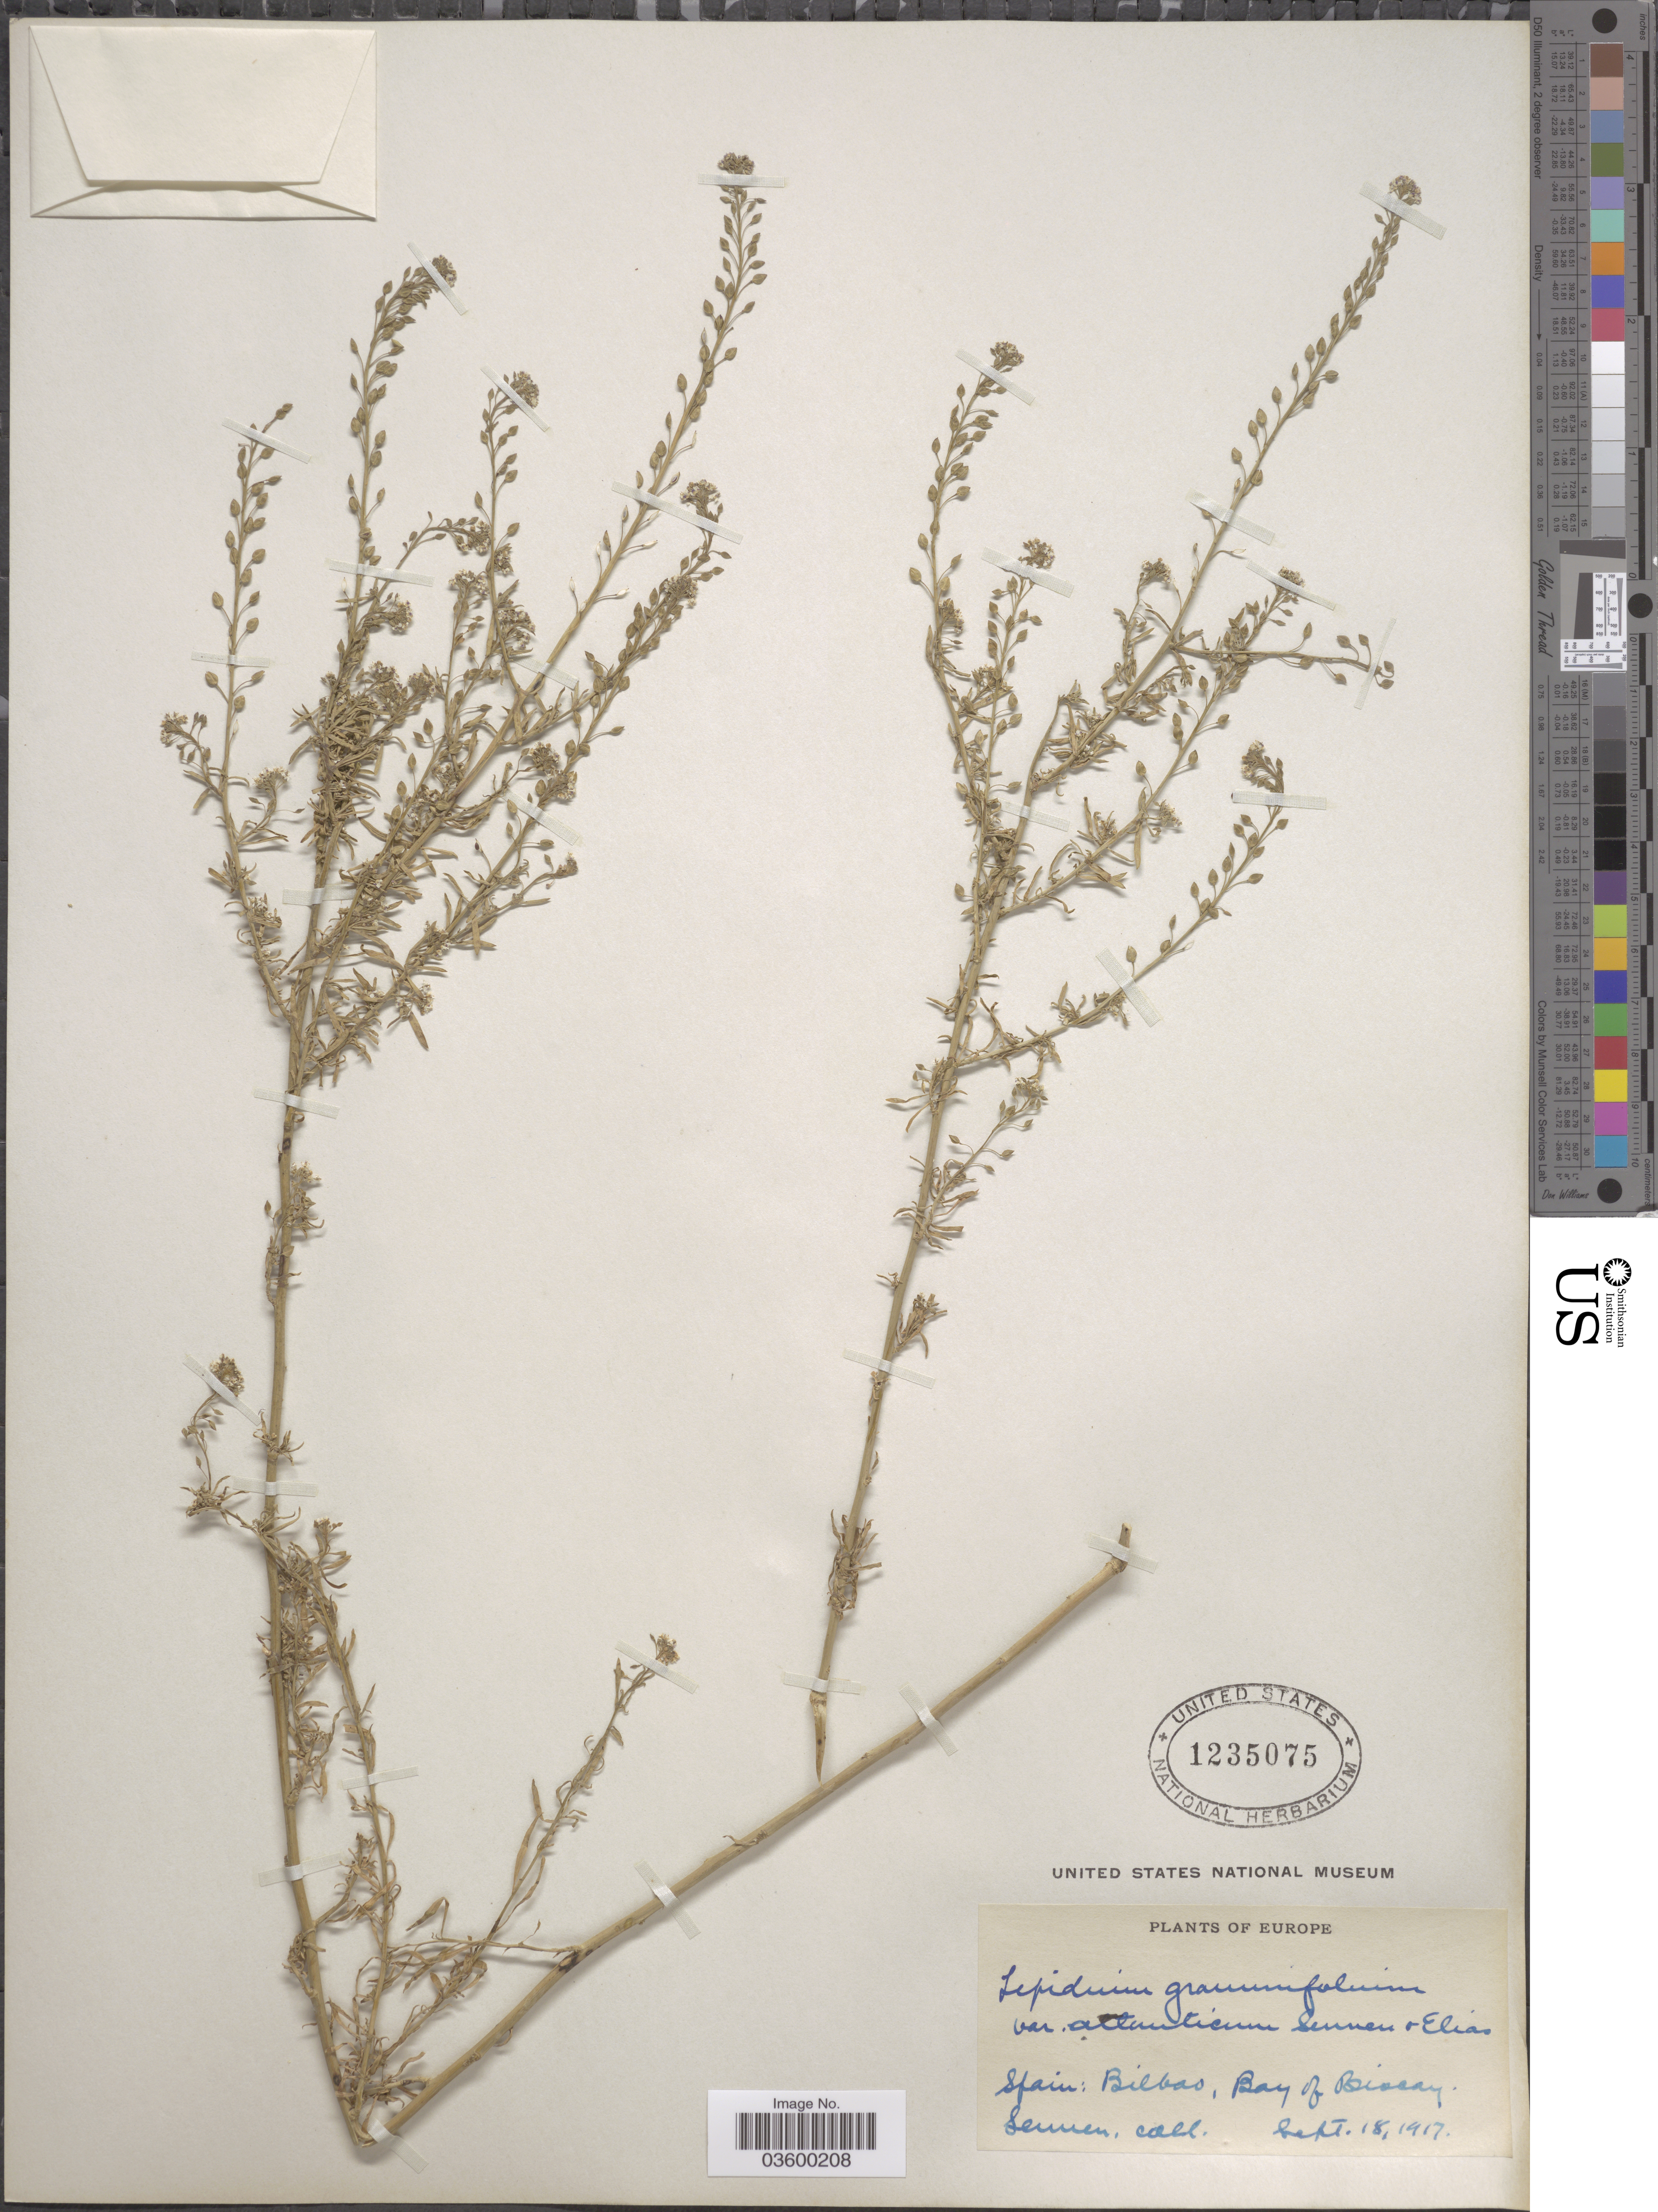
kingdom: Plantae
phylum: Tracheophyta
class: Magnoliopsida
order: Brassicales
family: Brassicaceae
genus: Lepidium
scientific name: Lepidium graminifolium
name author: L.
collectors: E. Sennen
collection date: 1917-09-18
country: Spain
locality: Bilbao, Bay of Biscay. Europe.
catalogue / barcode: US 1235075